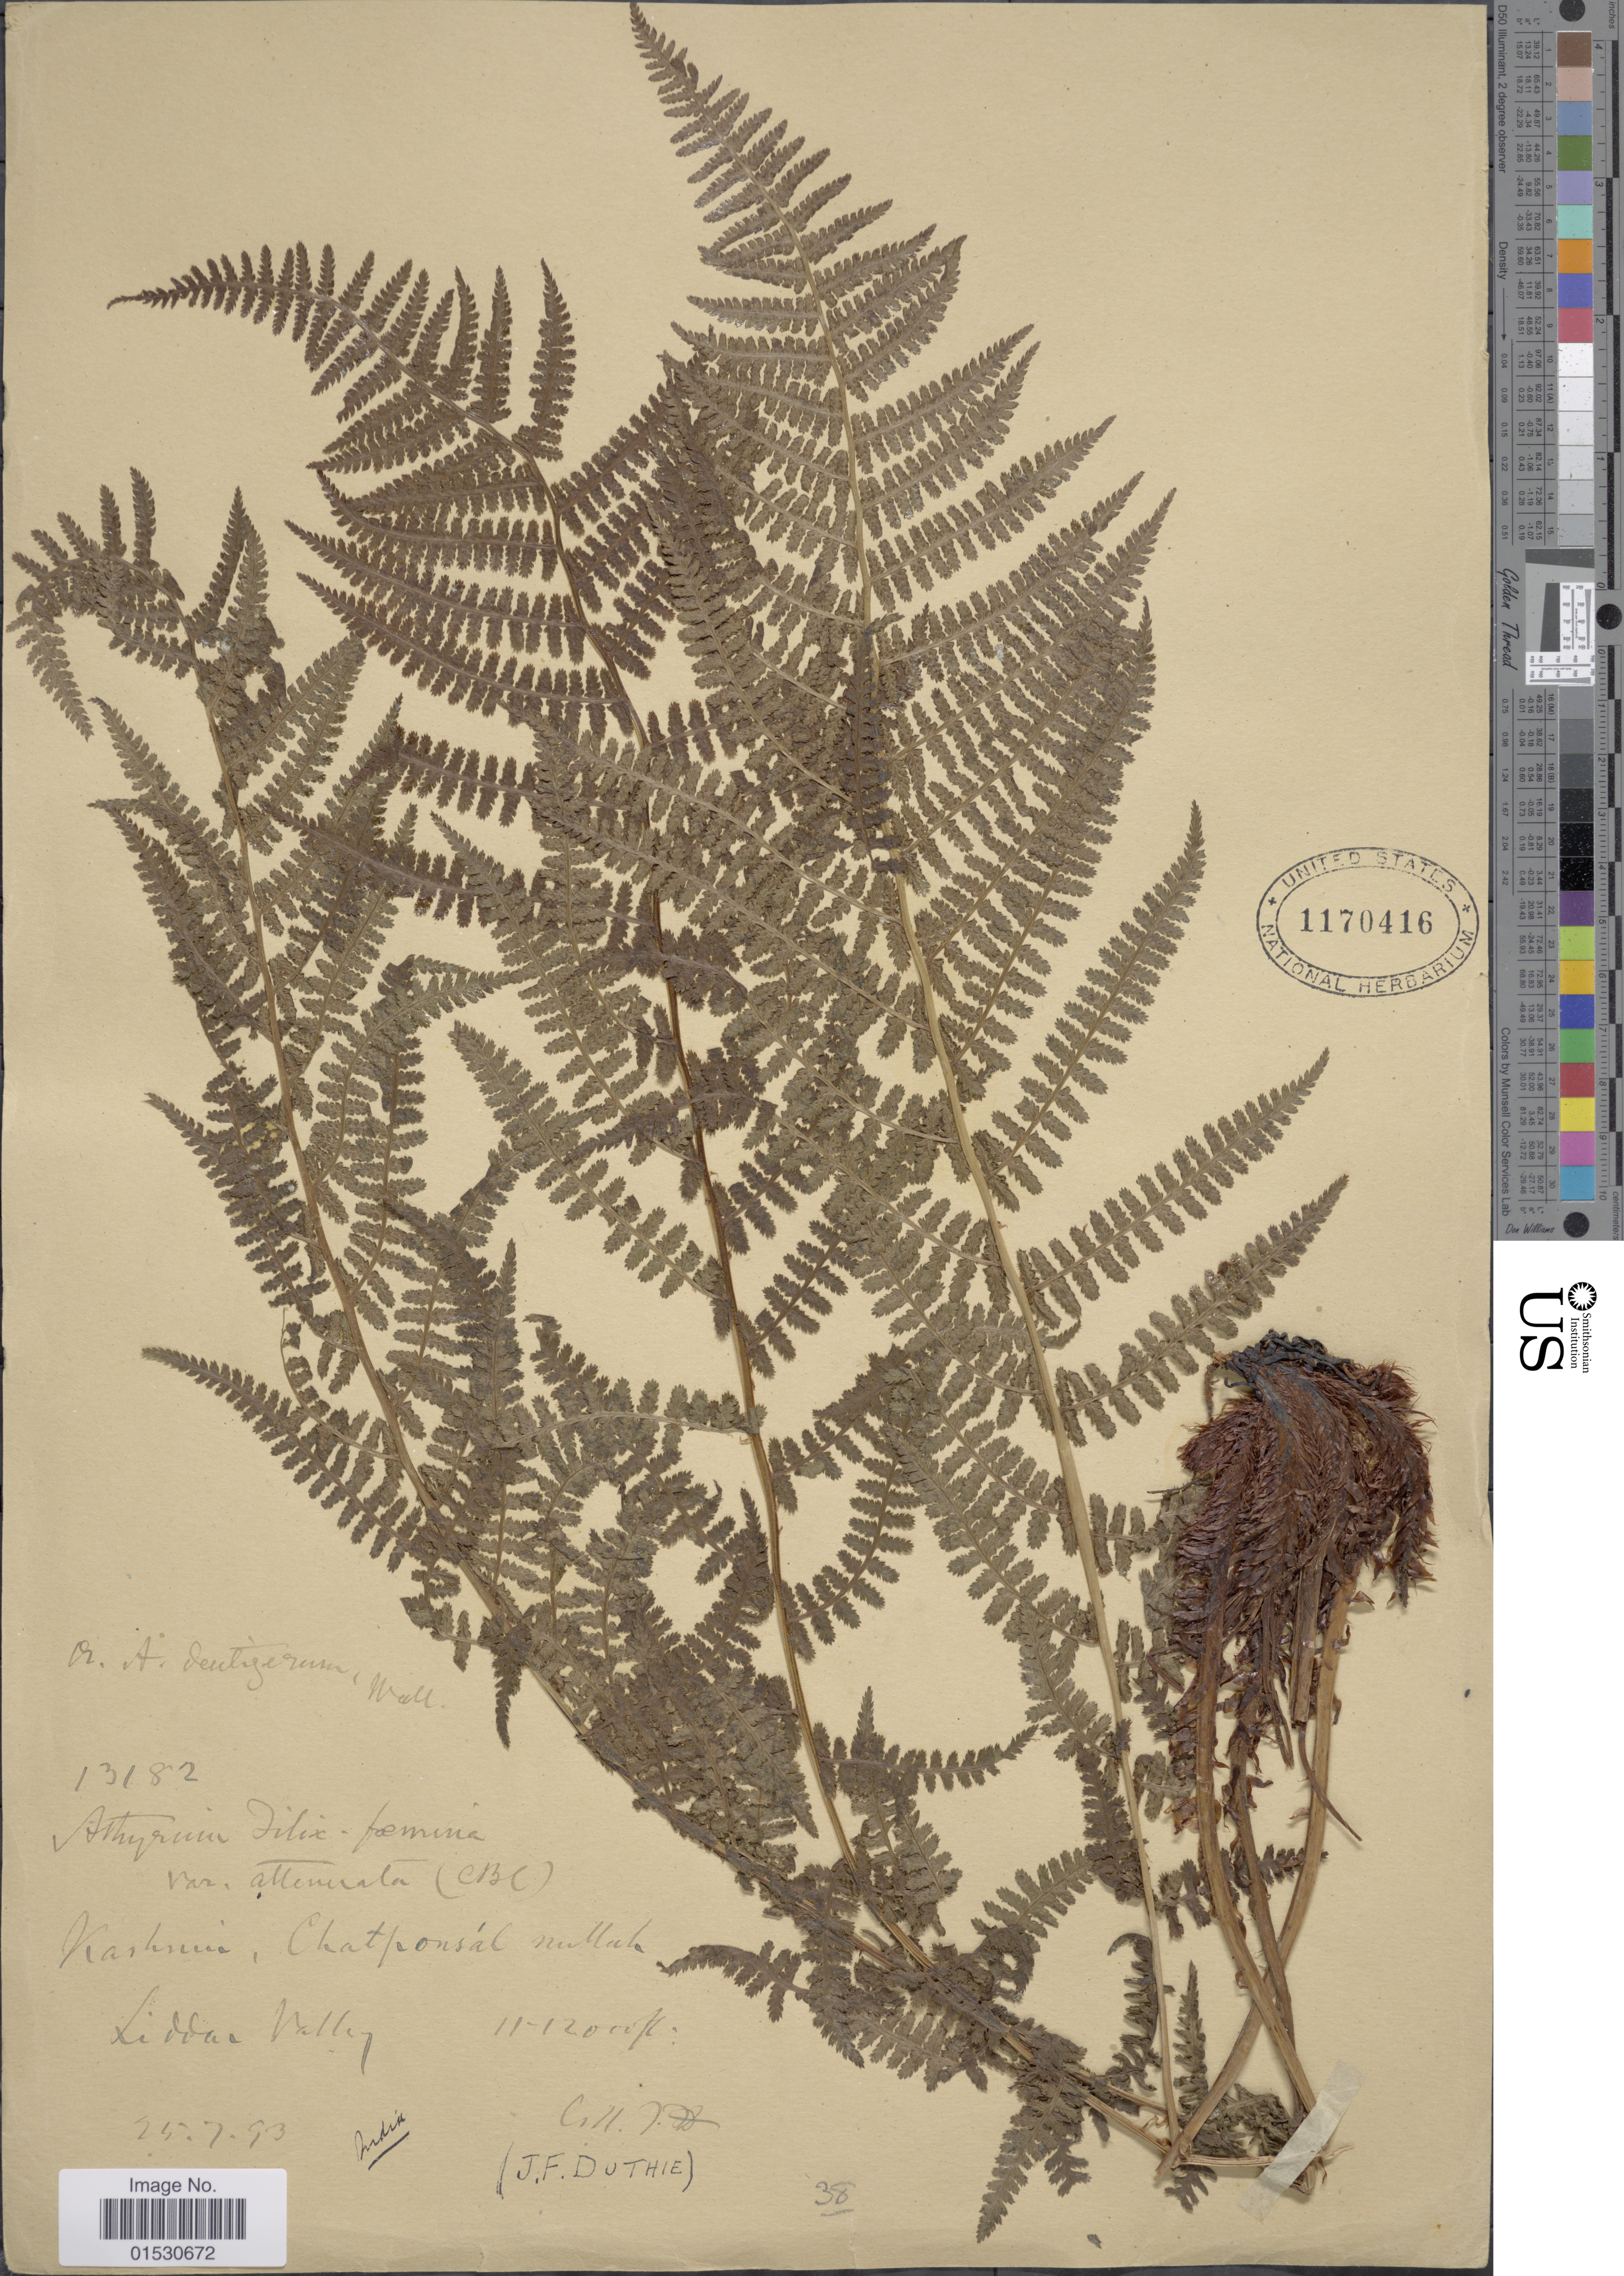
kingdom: Plantae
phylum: Tracheophyta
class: Polypodiopsida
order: Polypodiales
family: Athyriaceae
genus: Athyrium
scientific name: Athyrium filix-femina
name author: (L.) Roth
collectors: J. F. Duthie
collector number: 38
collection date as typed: Transcribed d/m/y: 25/7/93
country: India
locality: Kashmir, Chatponsal nullah, Liddar Valley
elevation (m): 3353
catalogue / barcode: US 1170416